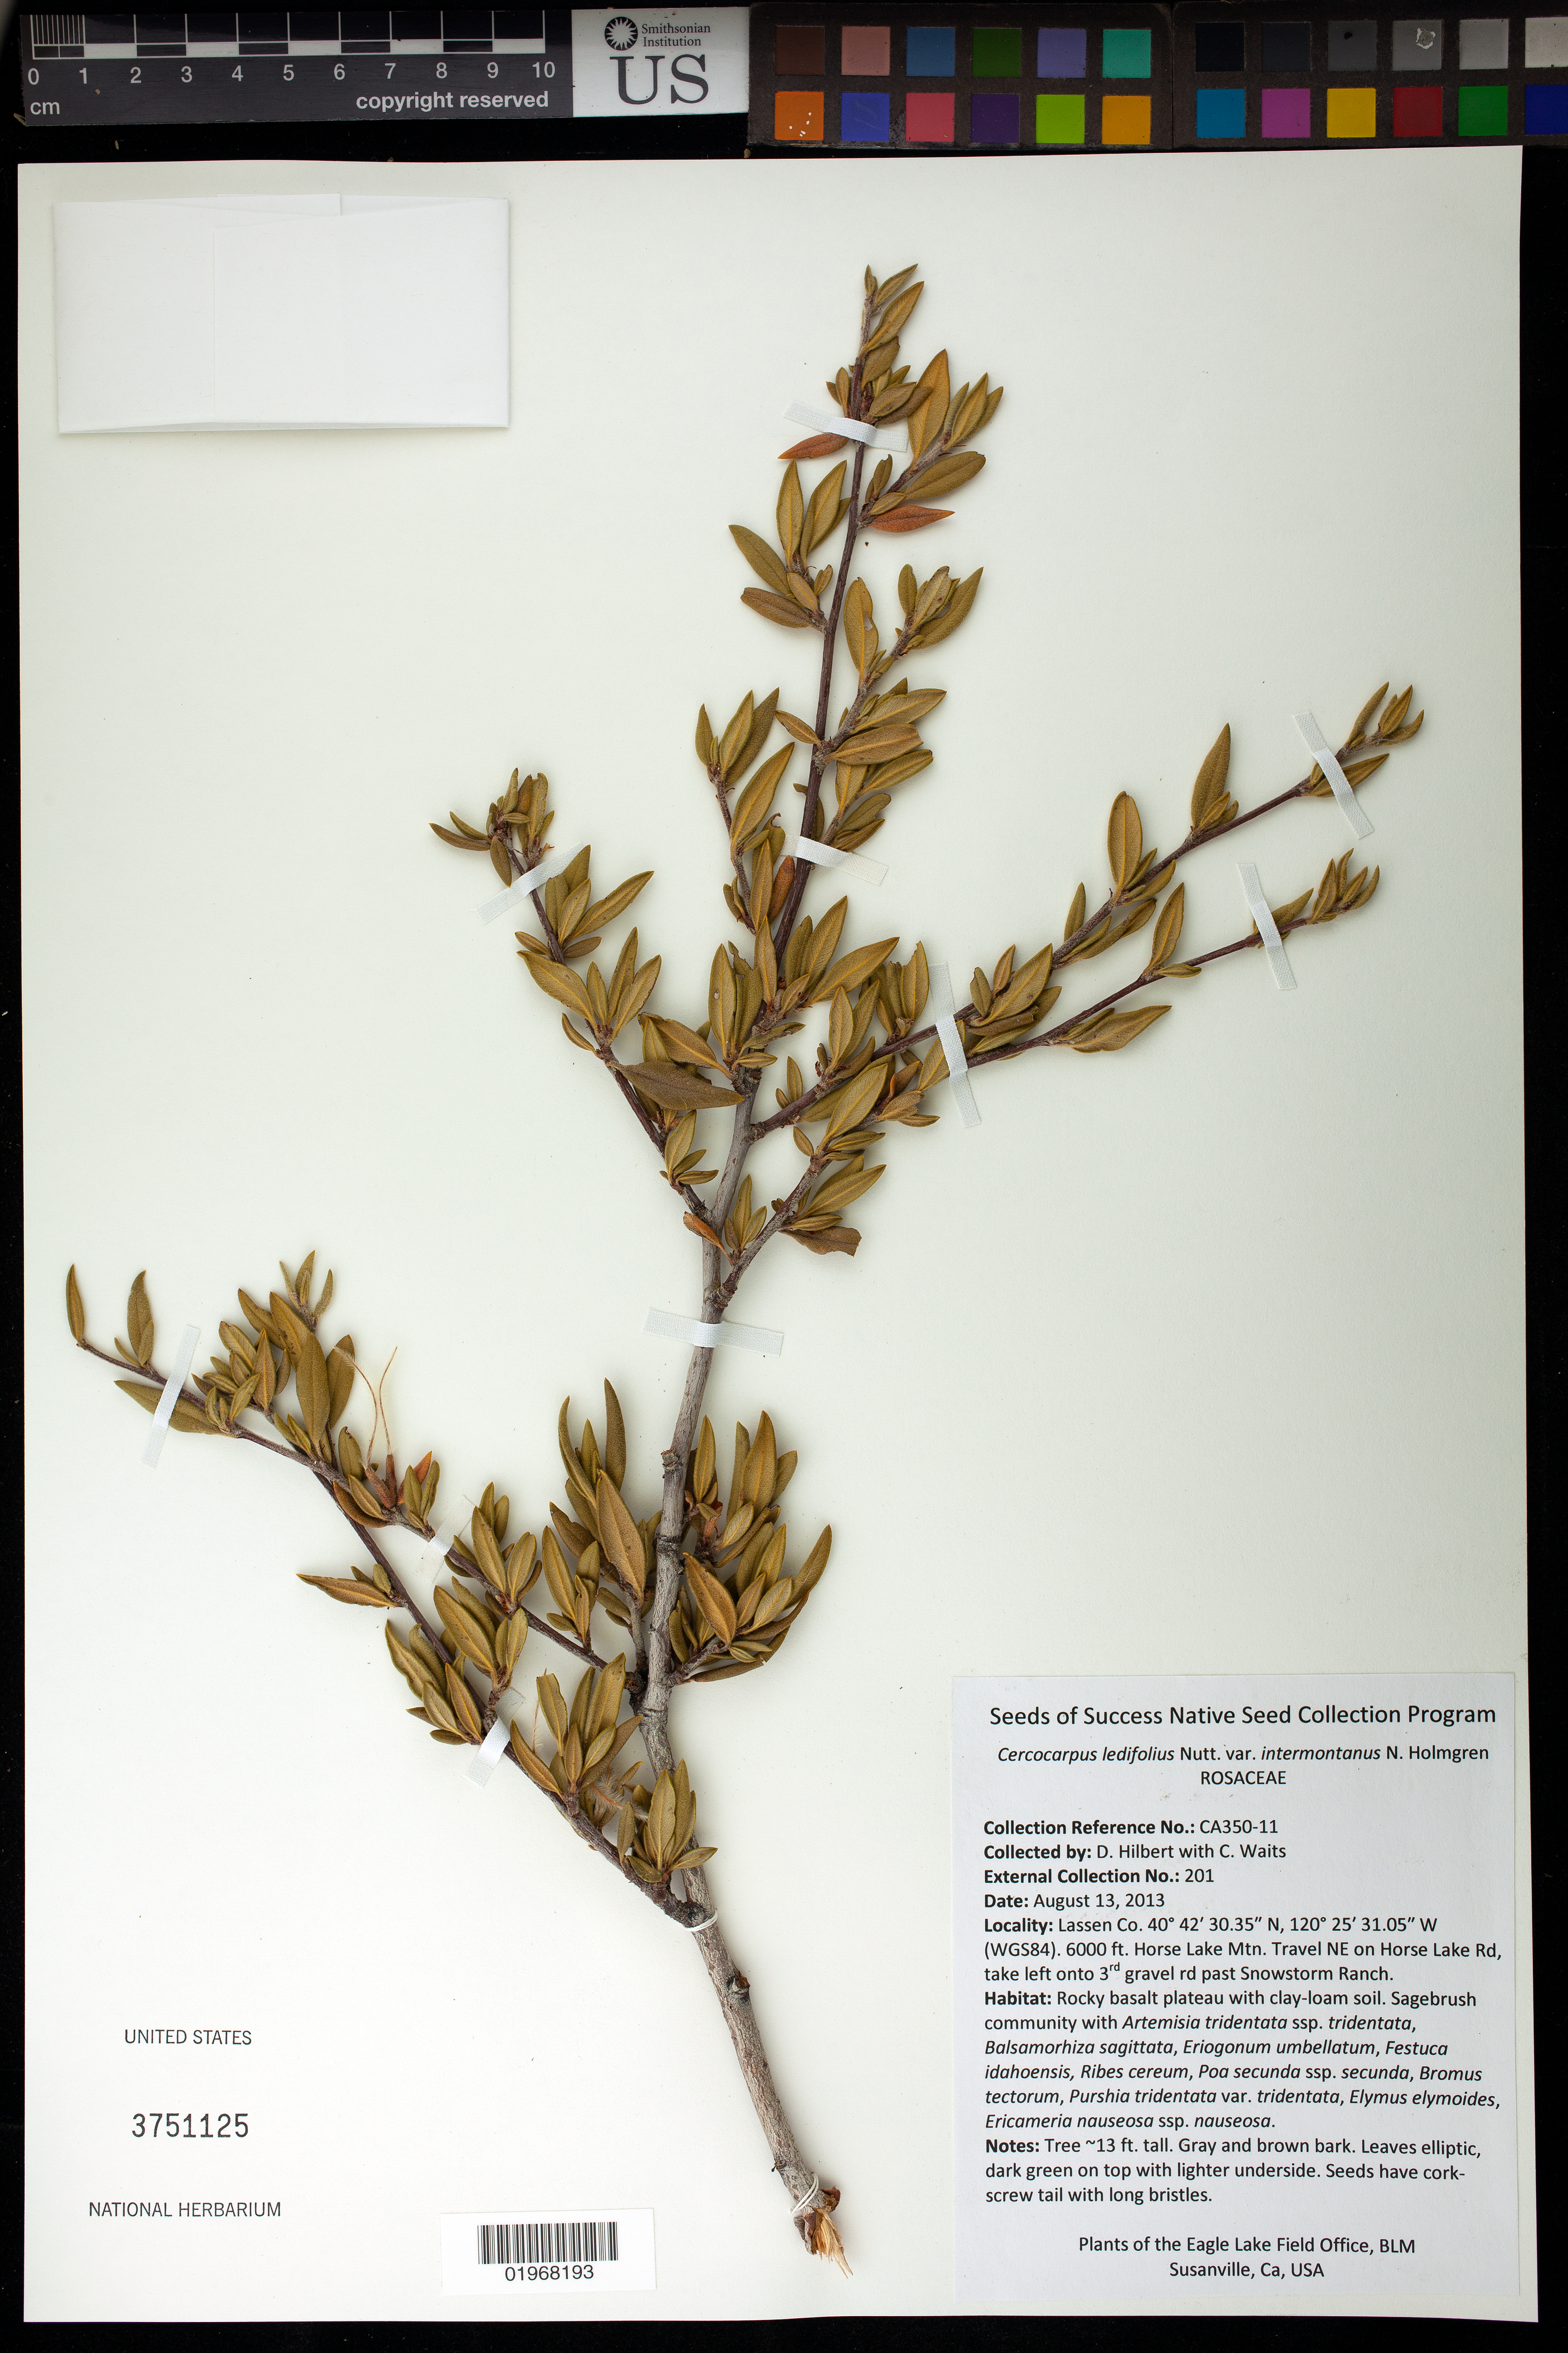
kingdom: Plantae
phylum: Tracheophyta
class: Magnoliopsida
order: Rosales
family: Rosaceae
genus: Cercocarpus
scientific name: Cercocarpus ledifolius var. intermontanus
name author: Nutt.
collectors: D. Hilbert & C. Waits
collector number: CA350-11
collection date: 2013-08-13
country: United States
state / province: California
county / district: Lassen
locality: Horse Lake Mtn, past Snowstorm Ranch.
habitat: Rocky basalt plateau with clay-loam soil. Sagebrush community with Bromus tectorum, Ribes cereum, Festuca idahoensis, ect.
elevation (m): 1829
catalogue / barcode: US 3751125